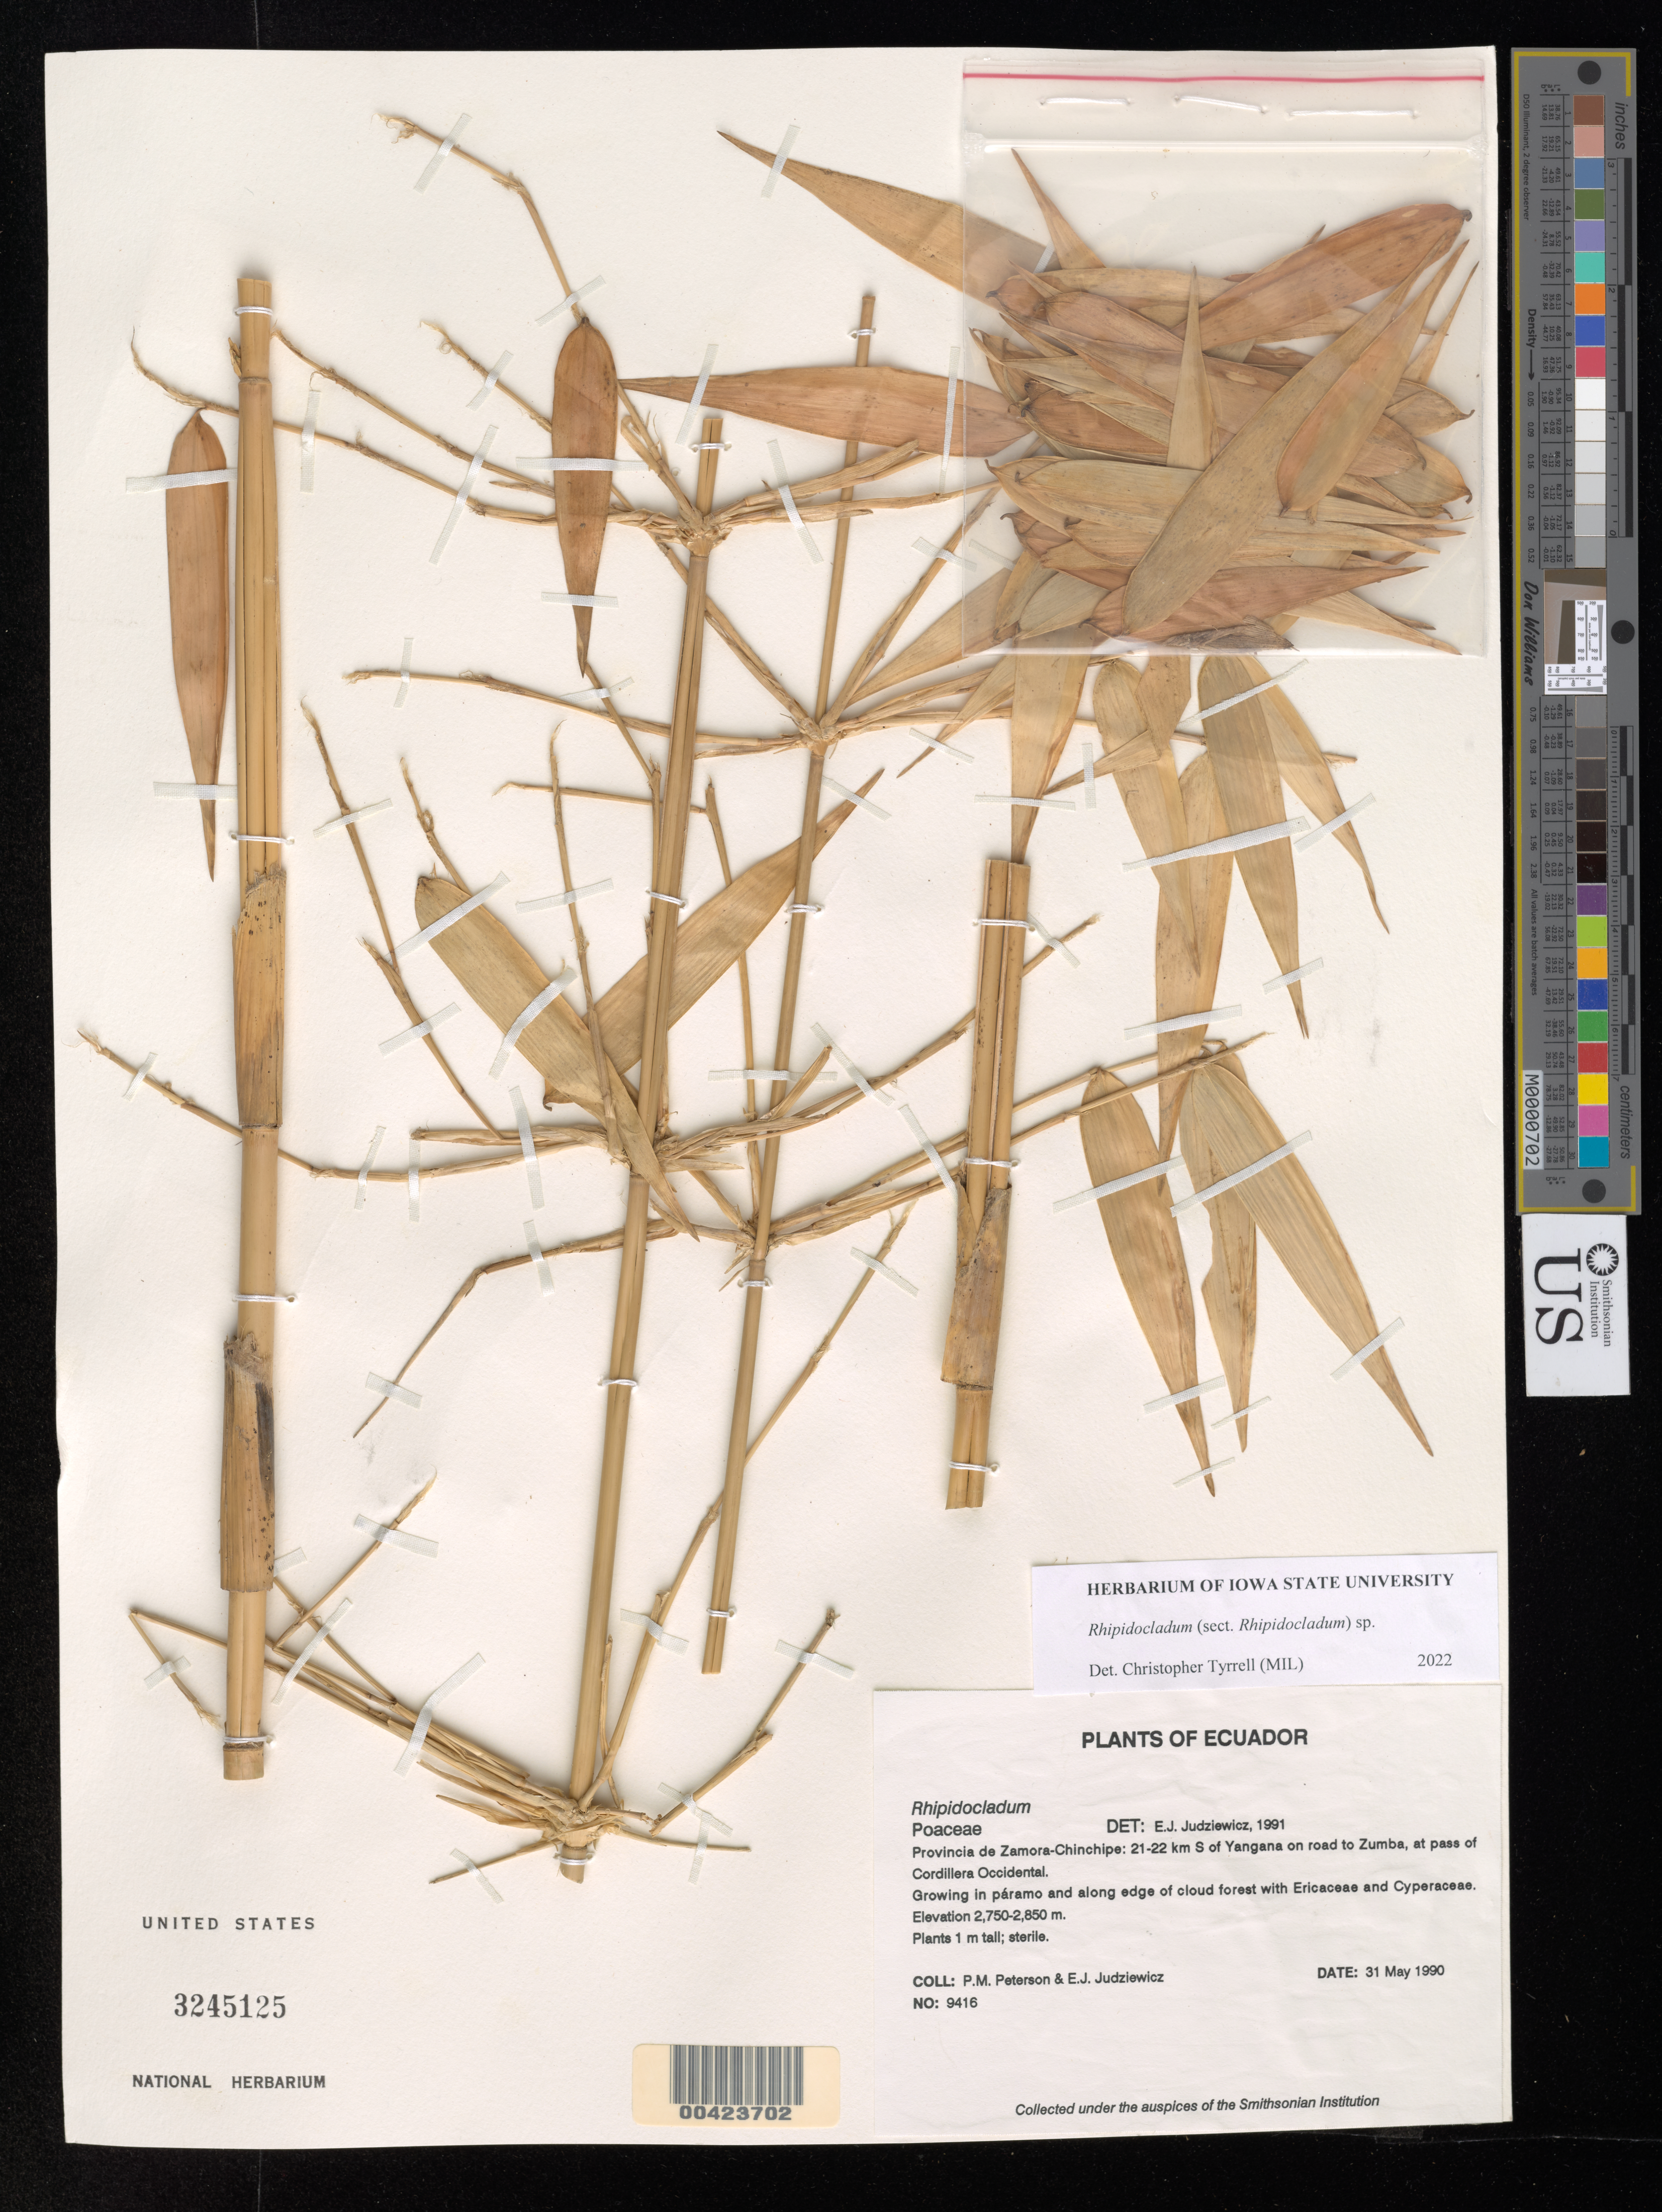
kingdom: Plantae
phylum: Tracheophyta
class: Liliopsida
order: Poales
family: Poaceae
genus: Rhipidocladum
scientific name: Rhipidocladum sp.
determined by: Judziewicz, E.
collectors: P. M. Peterson & E. J. Judziewicz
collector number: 09416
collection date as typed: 31 May 1990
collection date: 1990-05-31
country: Ecuador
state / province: Zamora-Chinchipe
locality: Yangana, 21-22 km S of ; on road to zumba, at Pass of Cordillera Occidental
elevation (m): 2750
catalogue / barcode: US 3245125